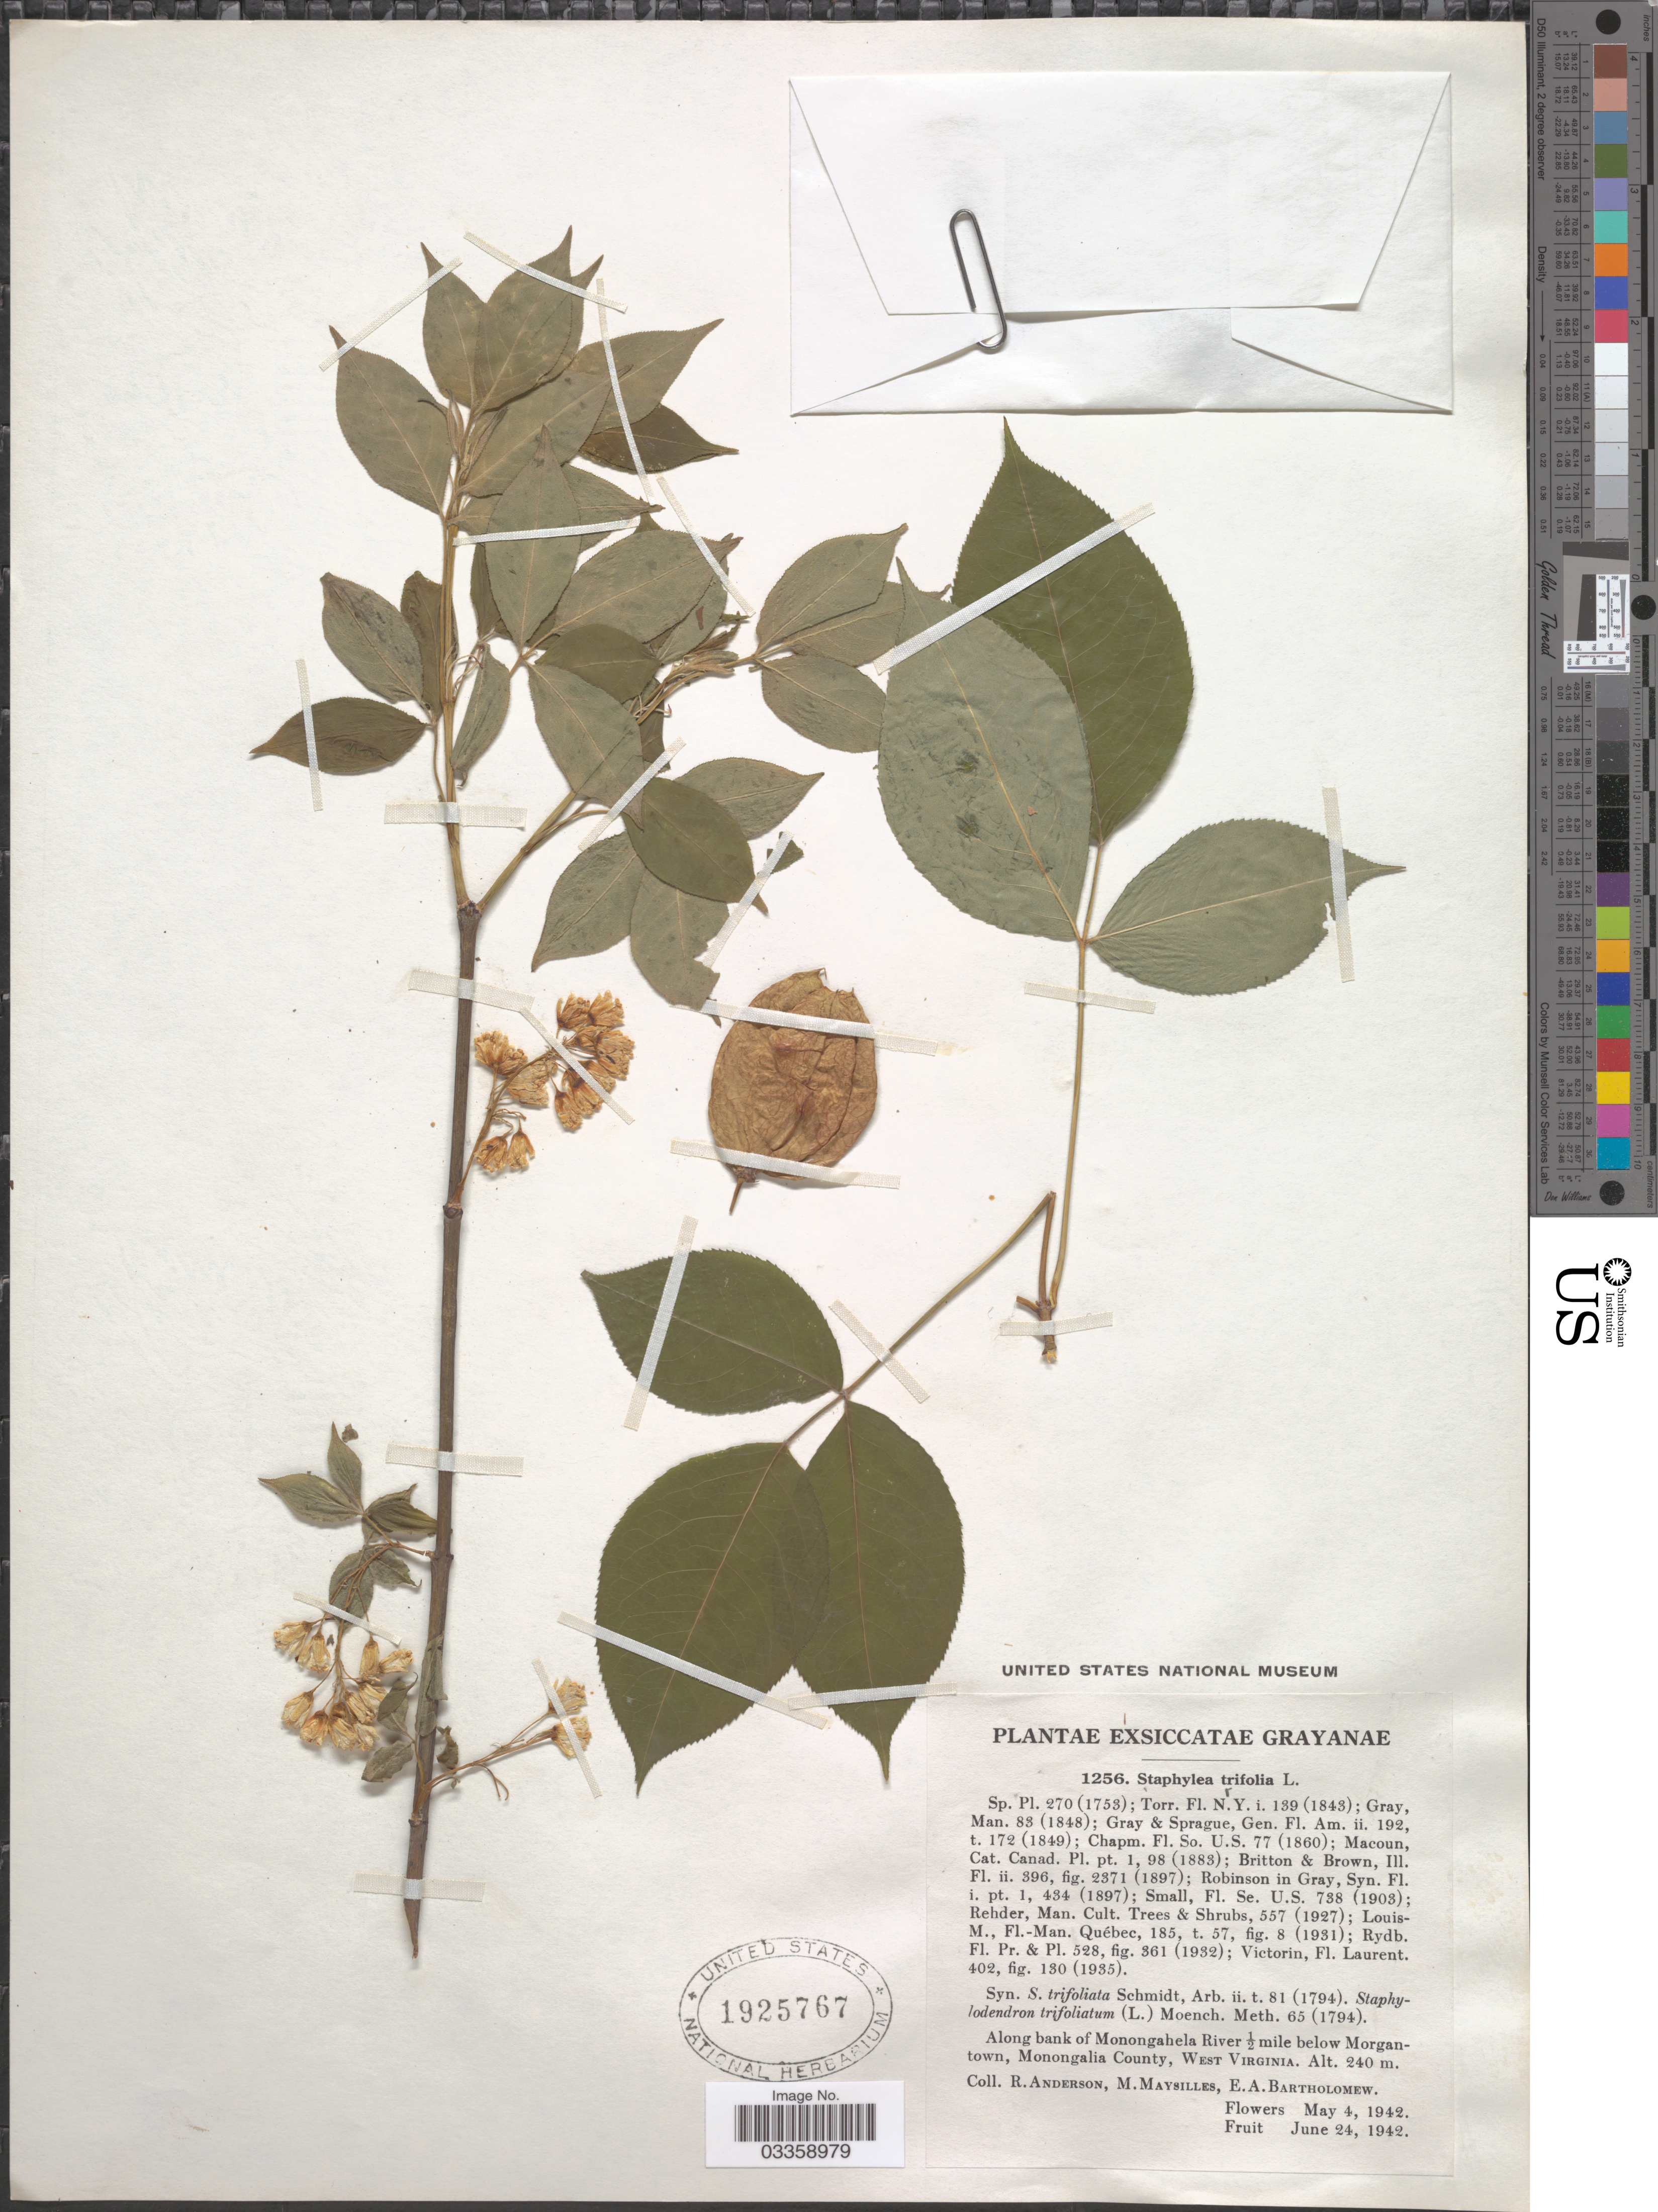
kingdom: Plantae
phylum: Tracheophyta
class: Magnoliopsida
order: Crossosomatales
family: Staphyleaceae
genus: Staphylea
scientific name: Staphylea trifolia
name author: L.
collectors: R. Anderson, M. Maysilles & E. Bartholomew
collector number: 1256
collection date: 1942-05-04/1942-06-24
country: United States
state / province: West Virginia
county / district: Monongalia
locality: Along bank of Monongahela River ½ mile below Morgantown, Monongalia County.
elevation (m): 240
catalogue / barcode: US 1925767